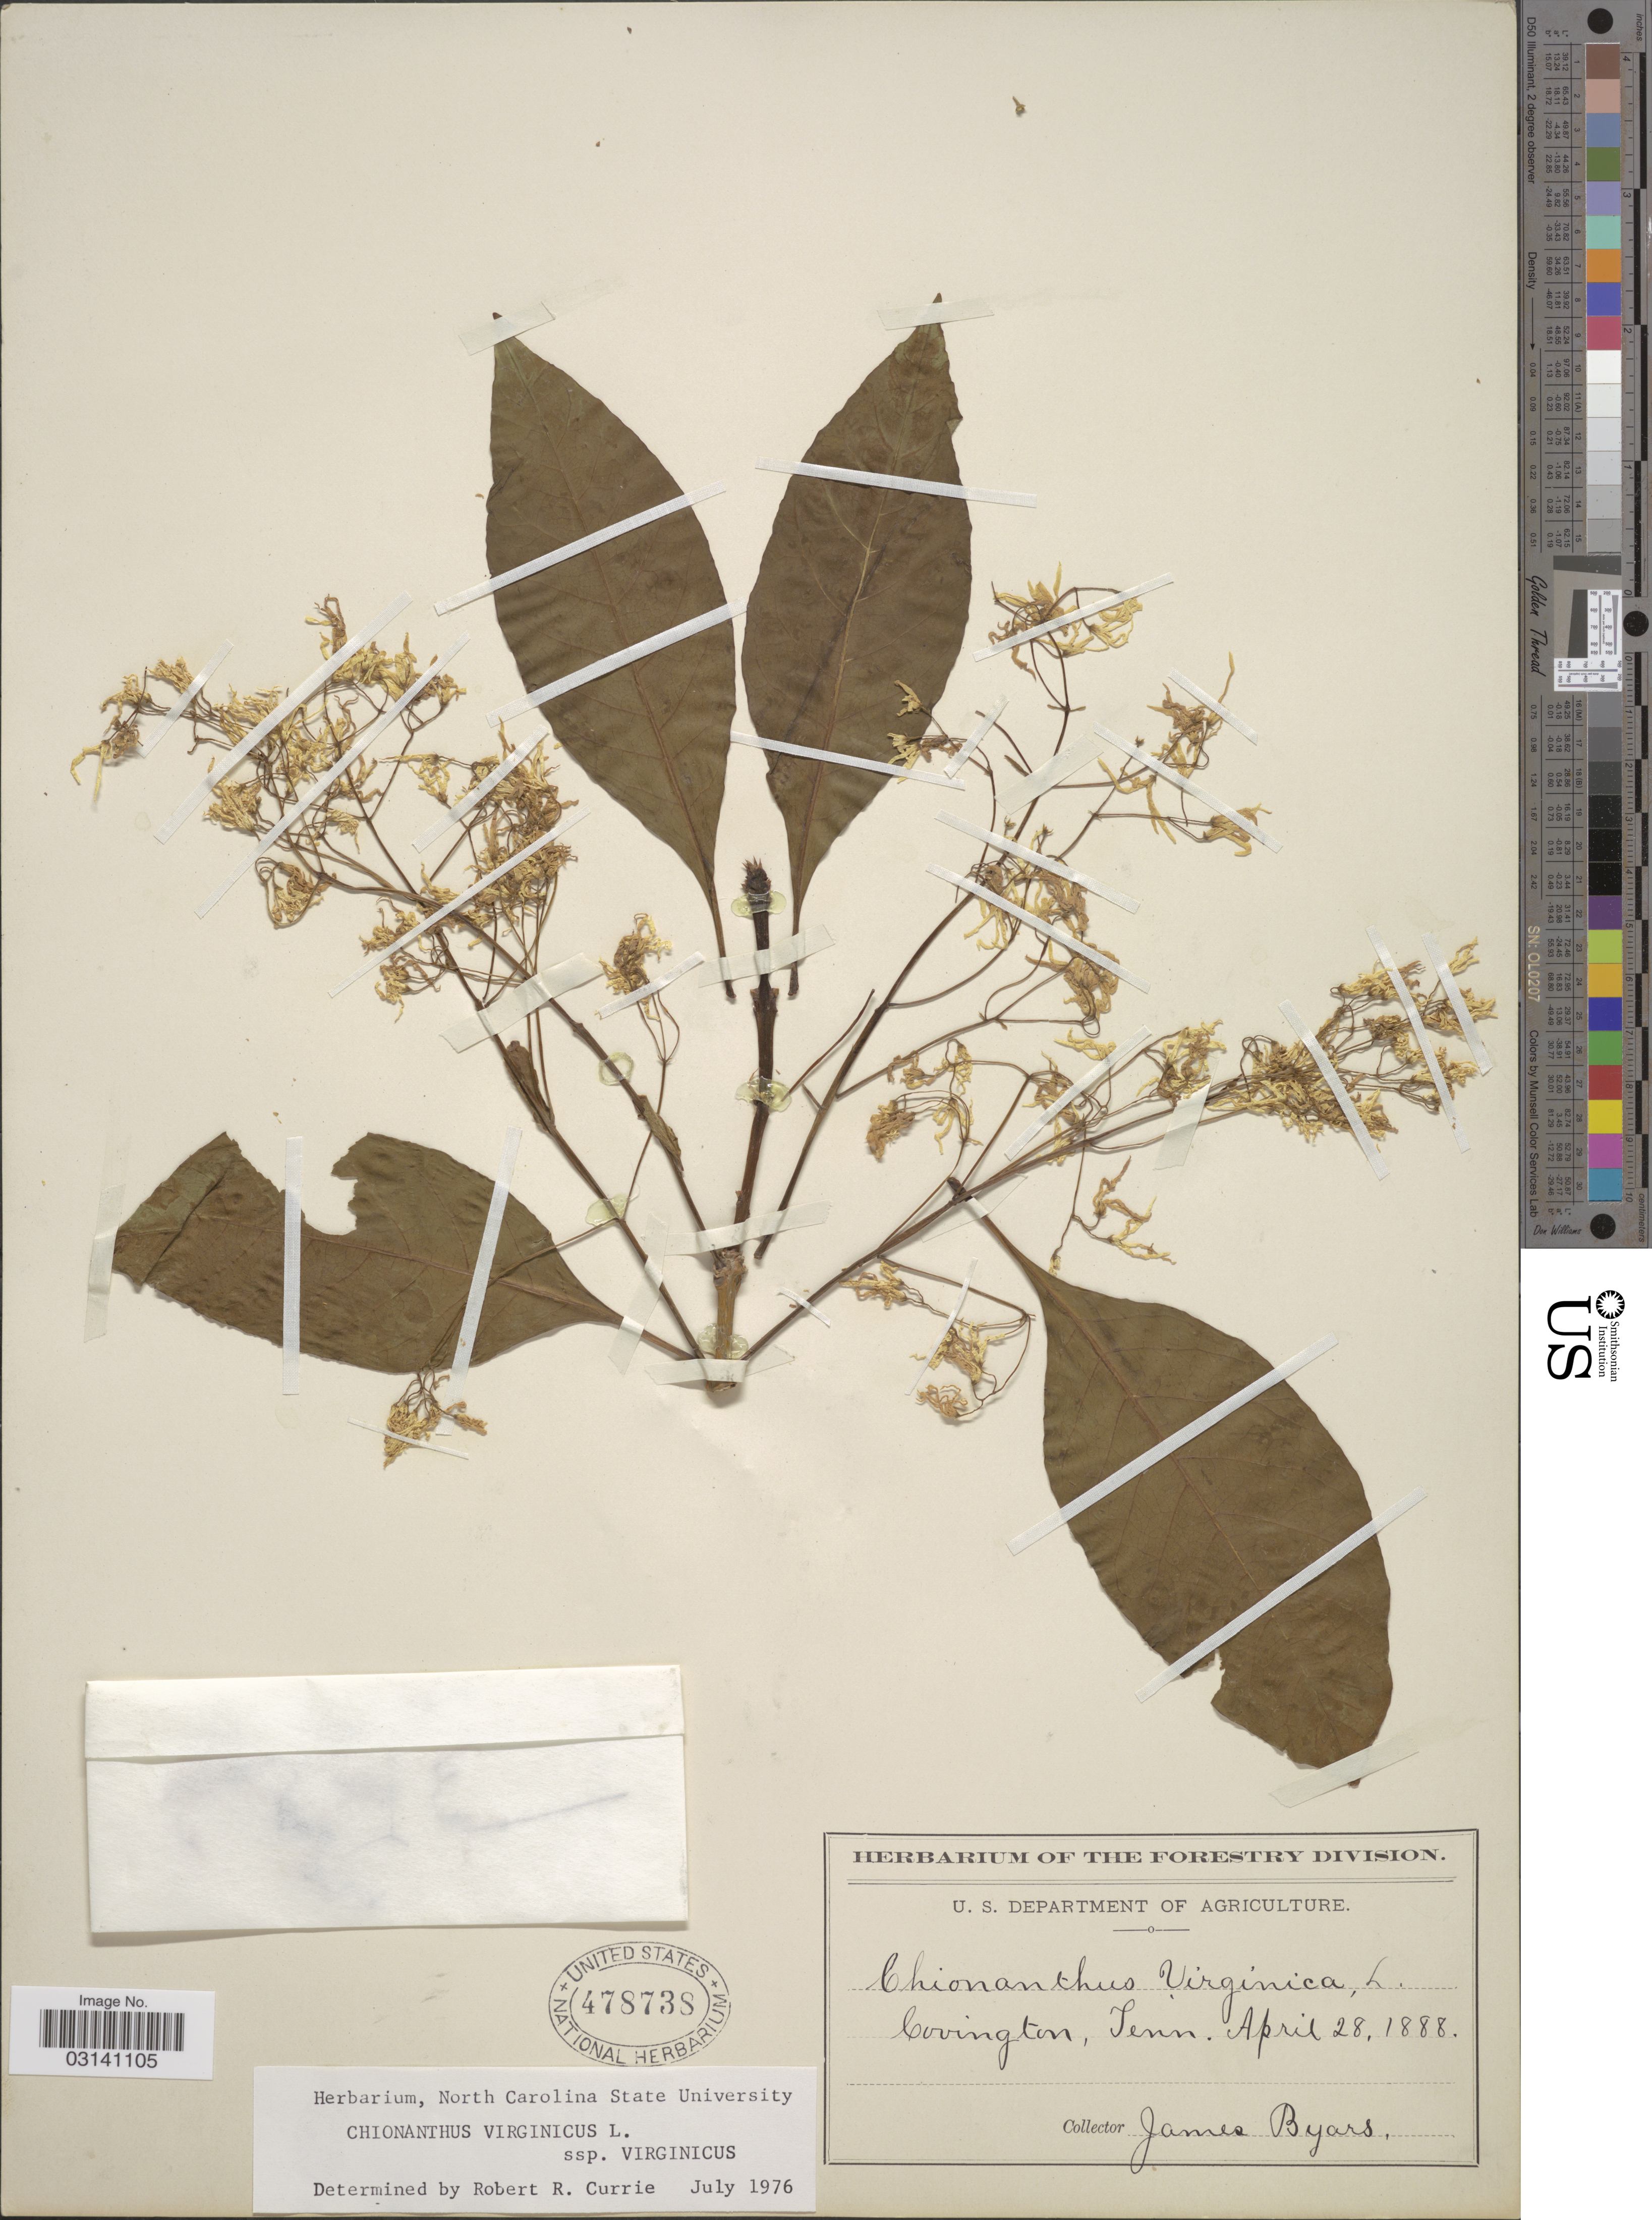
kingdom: Plantae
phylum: Tracheophyta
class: Magnoliopsida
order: Lamiales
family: Oleaceae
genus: Chionanthus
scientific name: Chionanthus virginicus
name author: L.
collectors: J. Byars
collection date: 1888-04-28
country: United States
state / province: Tennessee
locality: Covington, Tenn.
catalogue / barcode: US 478738